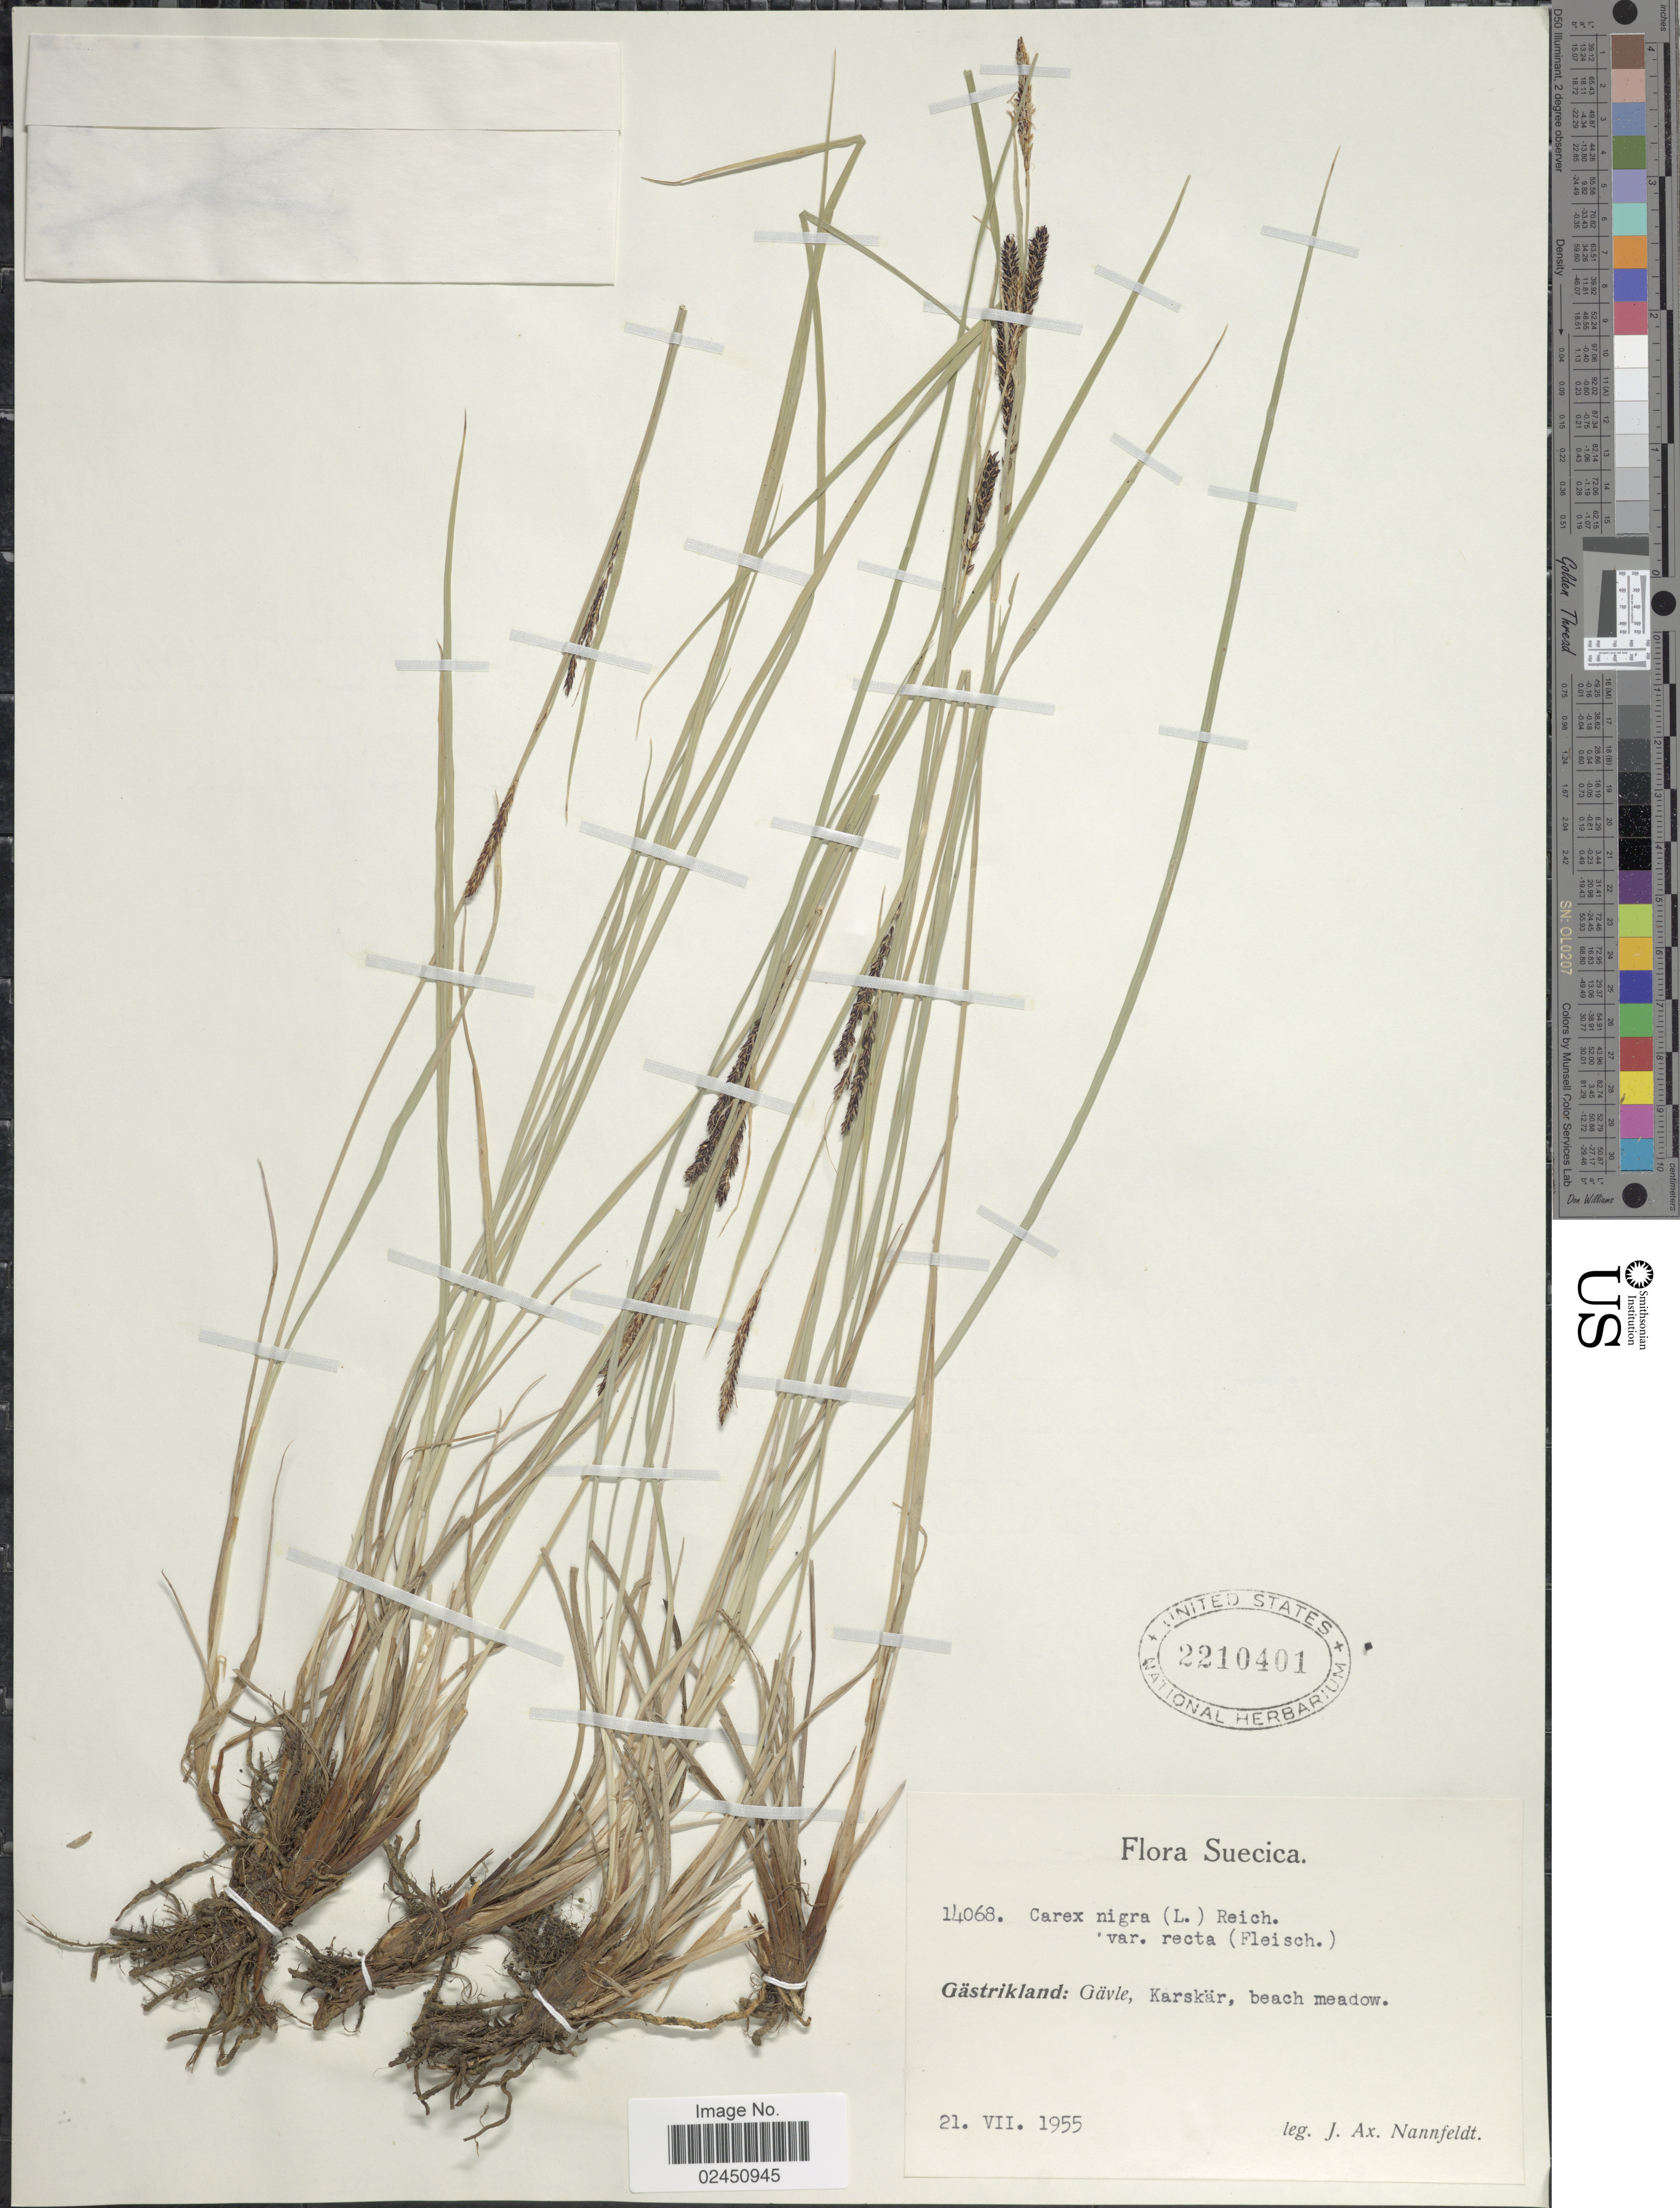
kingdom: Plantae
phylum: Tracheophyta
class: Liliopsida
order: Poales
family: Cyperaceae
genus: Carex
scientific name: Carex nigra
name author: (L.) Reichard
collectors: J. Nannfeldt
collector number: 14068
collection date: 1955-07-21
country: Sweden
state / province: Gavleborg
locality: Gastrikland: Gavle, Karskar, beach meadow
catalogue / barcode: US 2210401